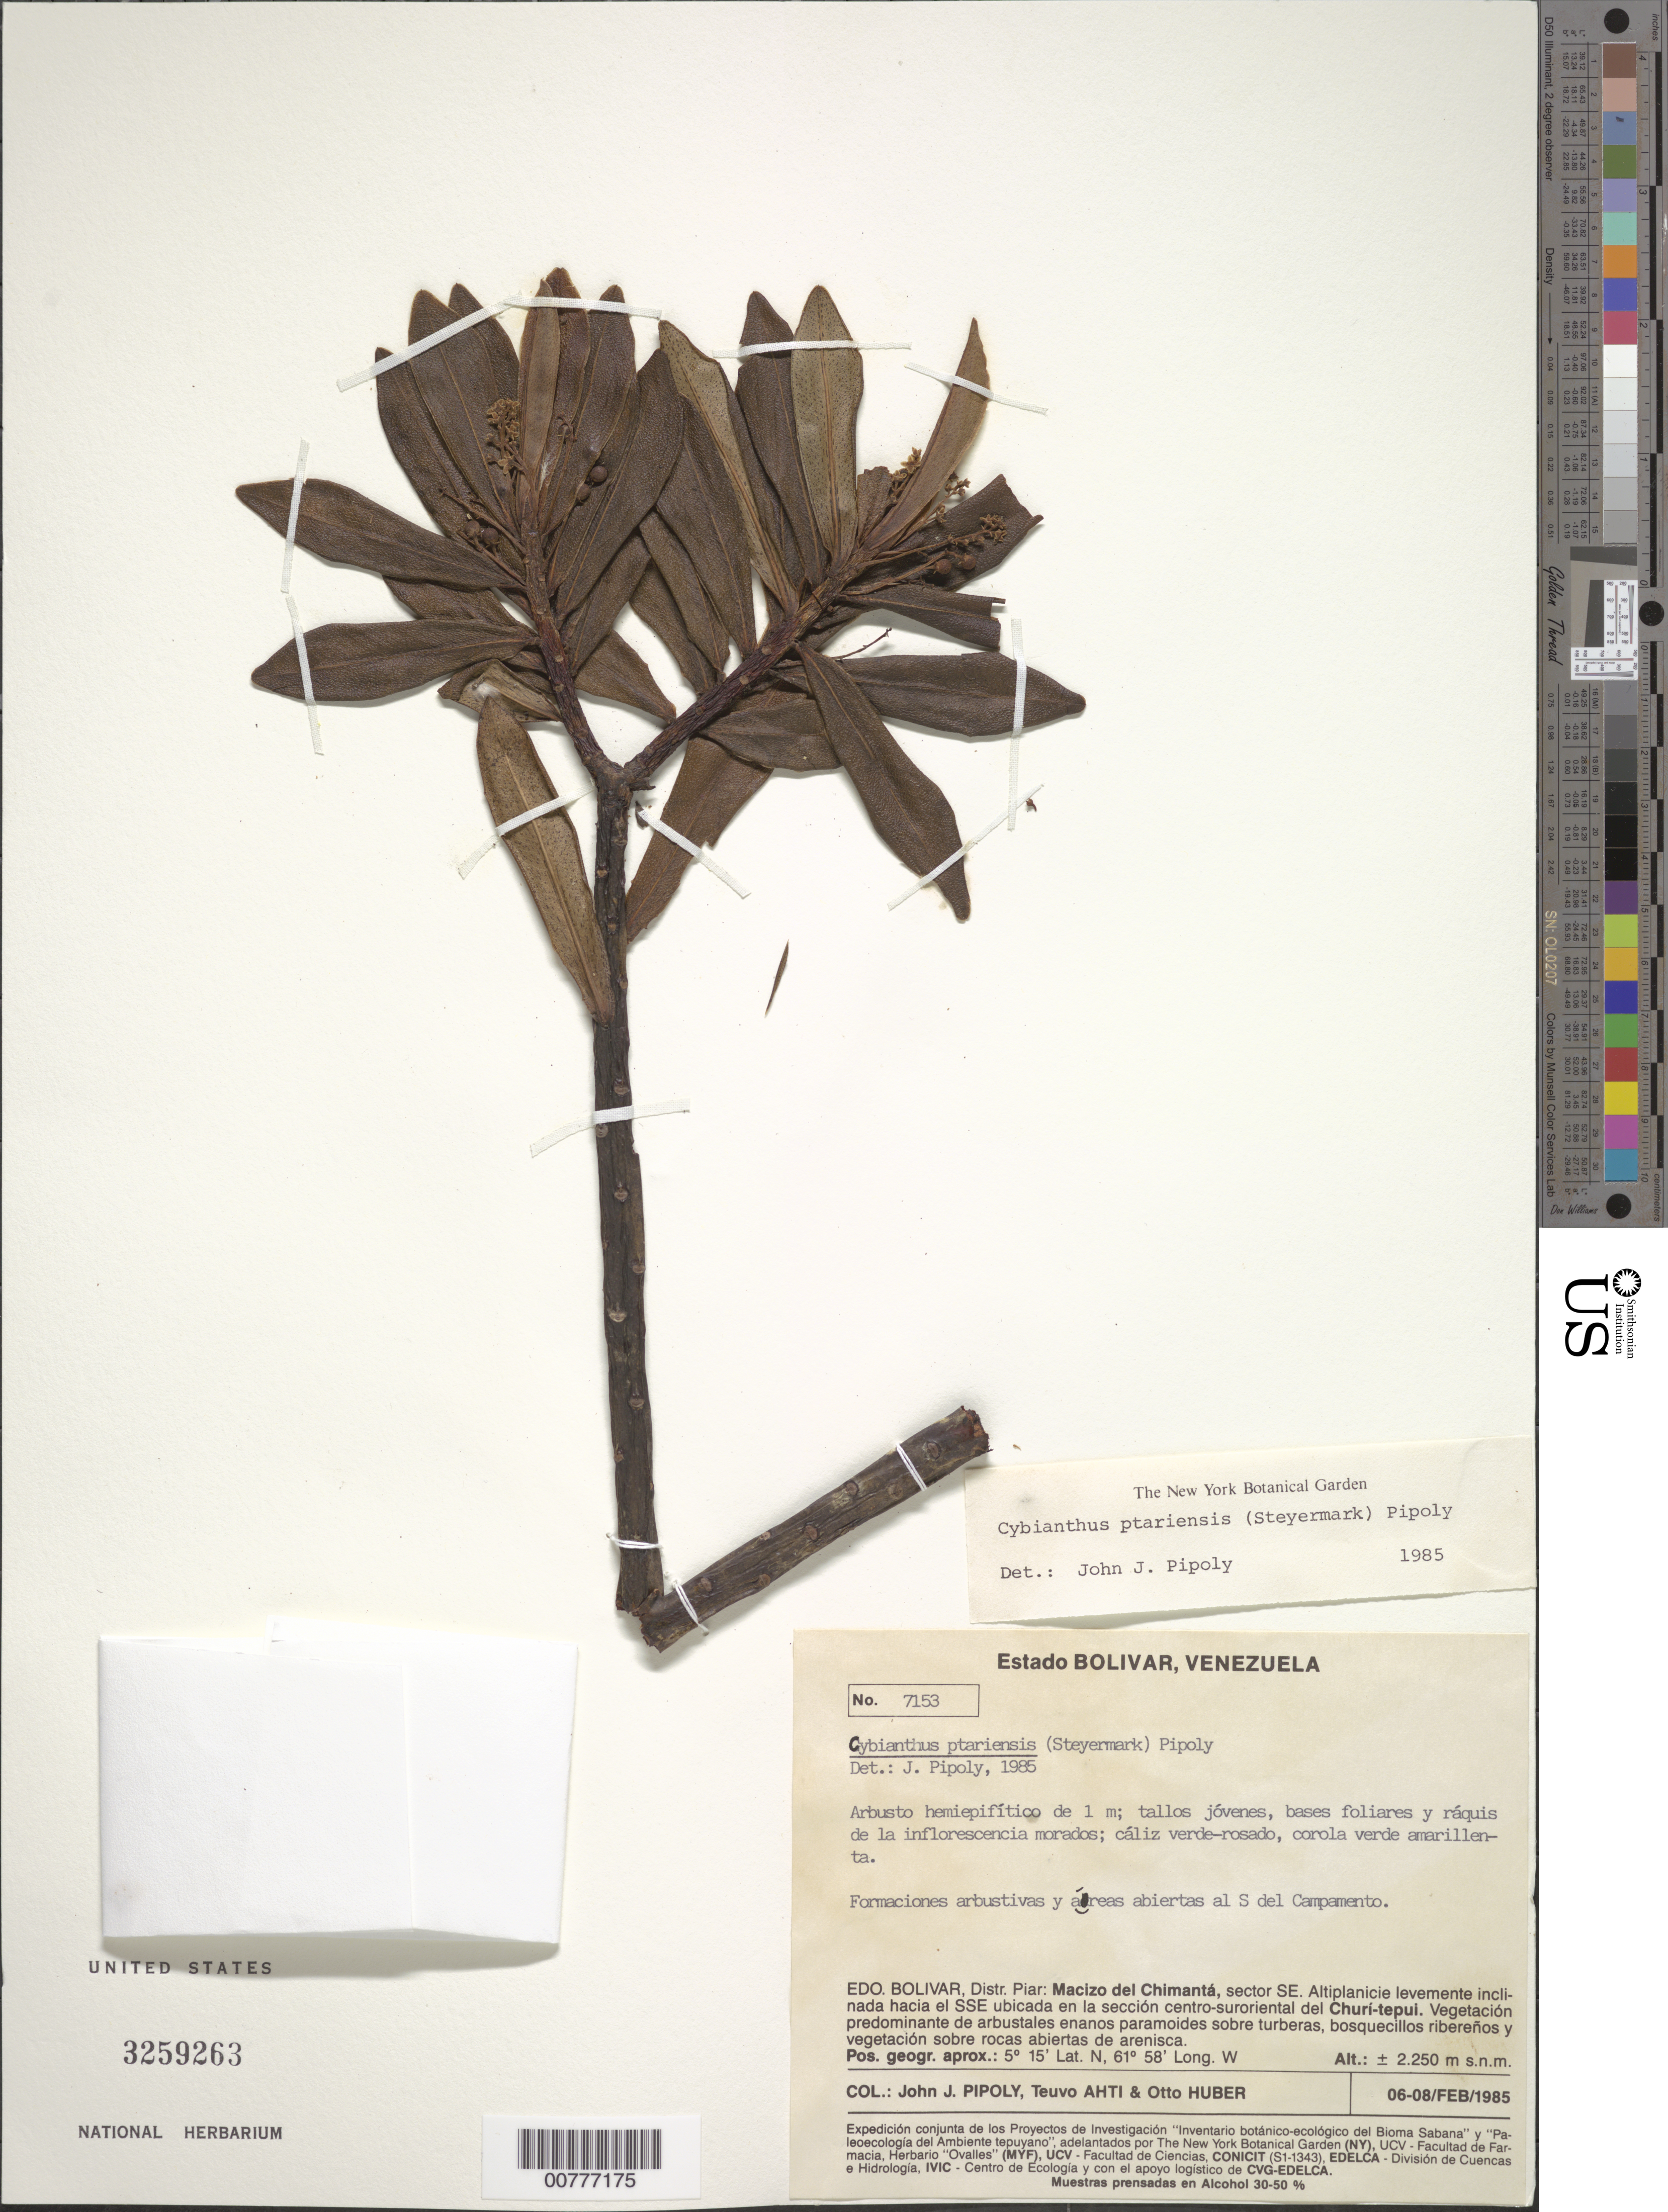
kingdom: Plantae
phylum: Tracheophyta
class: Magnoliopsida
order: Ericales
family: Primulaceae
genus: Cybianthus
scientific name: Cybianthus ptariensis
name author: (Steyerm.) Pipoly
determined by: Pipoly, J. J., III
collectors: J. J. Pipoly, T. T. Ahti & O. Huber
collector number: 7153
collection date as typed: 6-Feb-85 to 8-Feb-85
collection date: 1985-02-06/1985-02-08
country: Venezuela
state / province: Bolívar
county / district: Piar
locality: Macizo del Chimantá, sector SE; seccion centro-suroriental del Churi-tepuí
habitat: Arbustales enanos paramoides sobre turberas, bosquecillos riberenos y veg sobre rocas abiertas de arenisca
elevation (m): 2250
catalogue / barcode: US 3259263